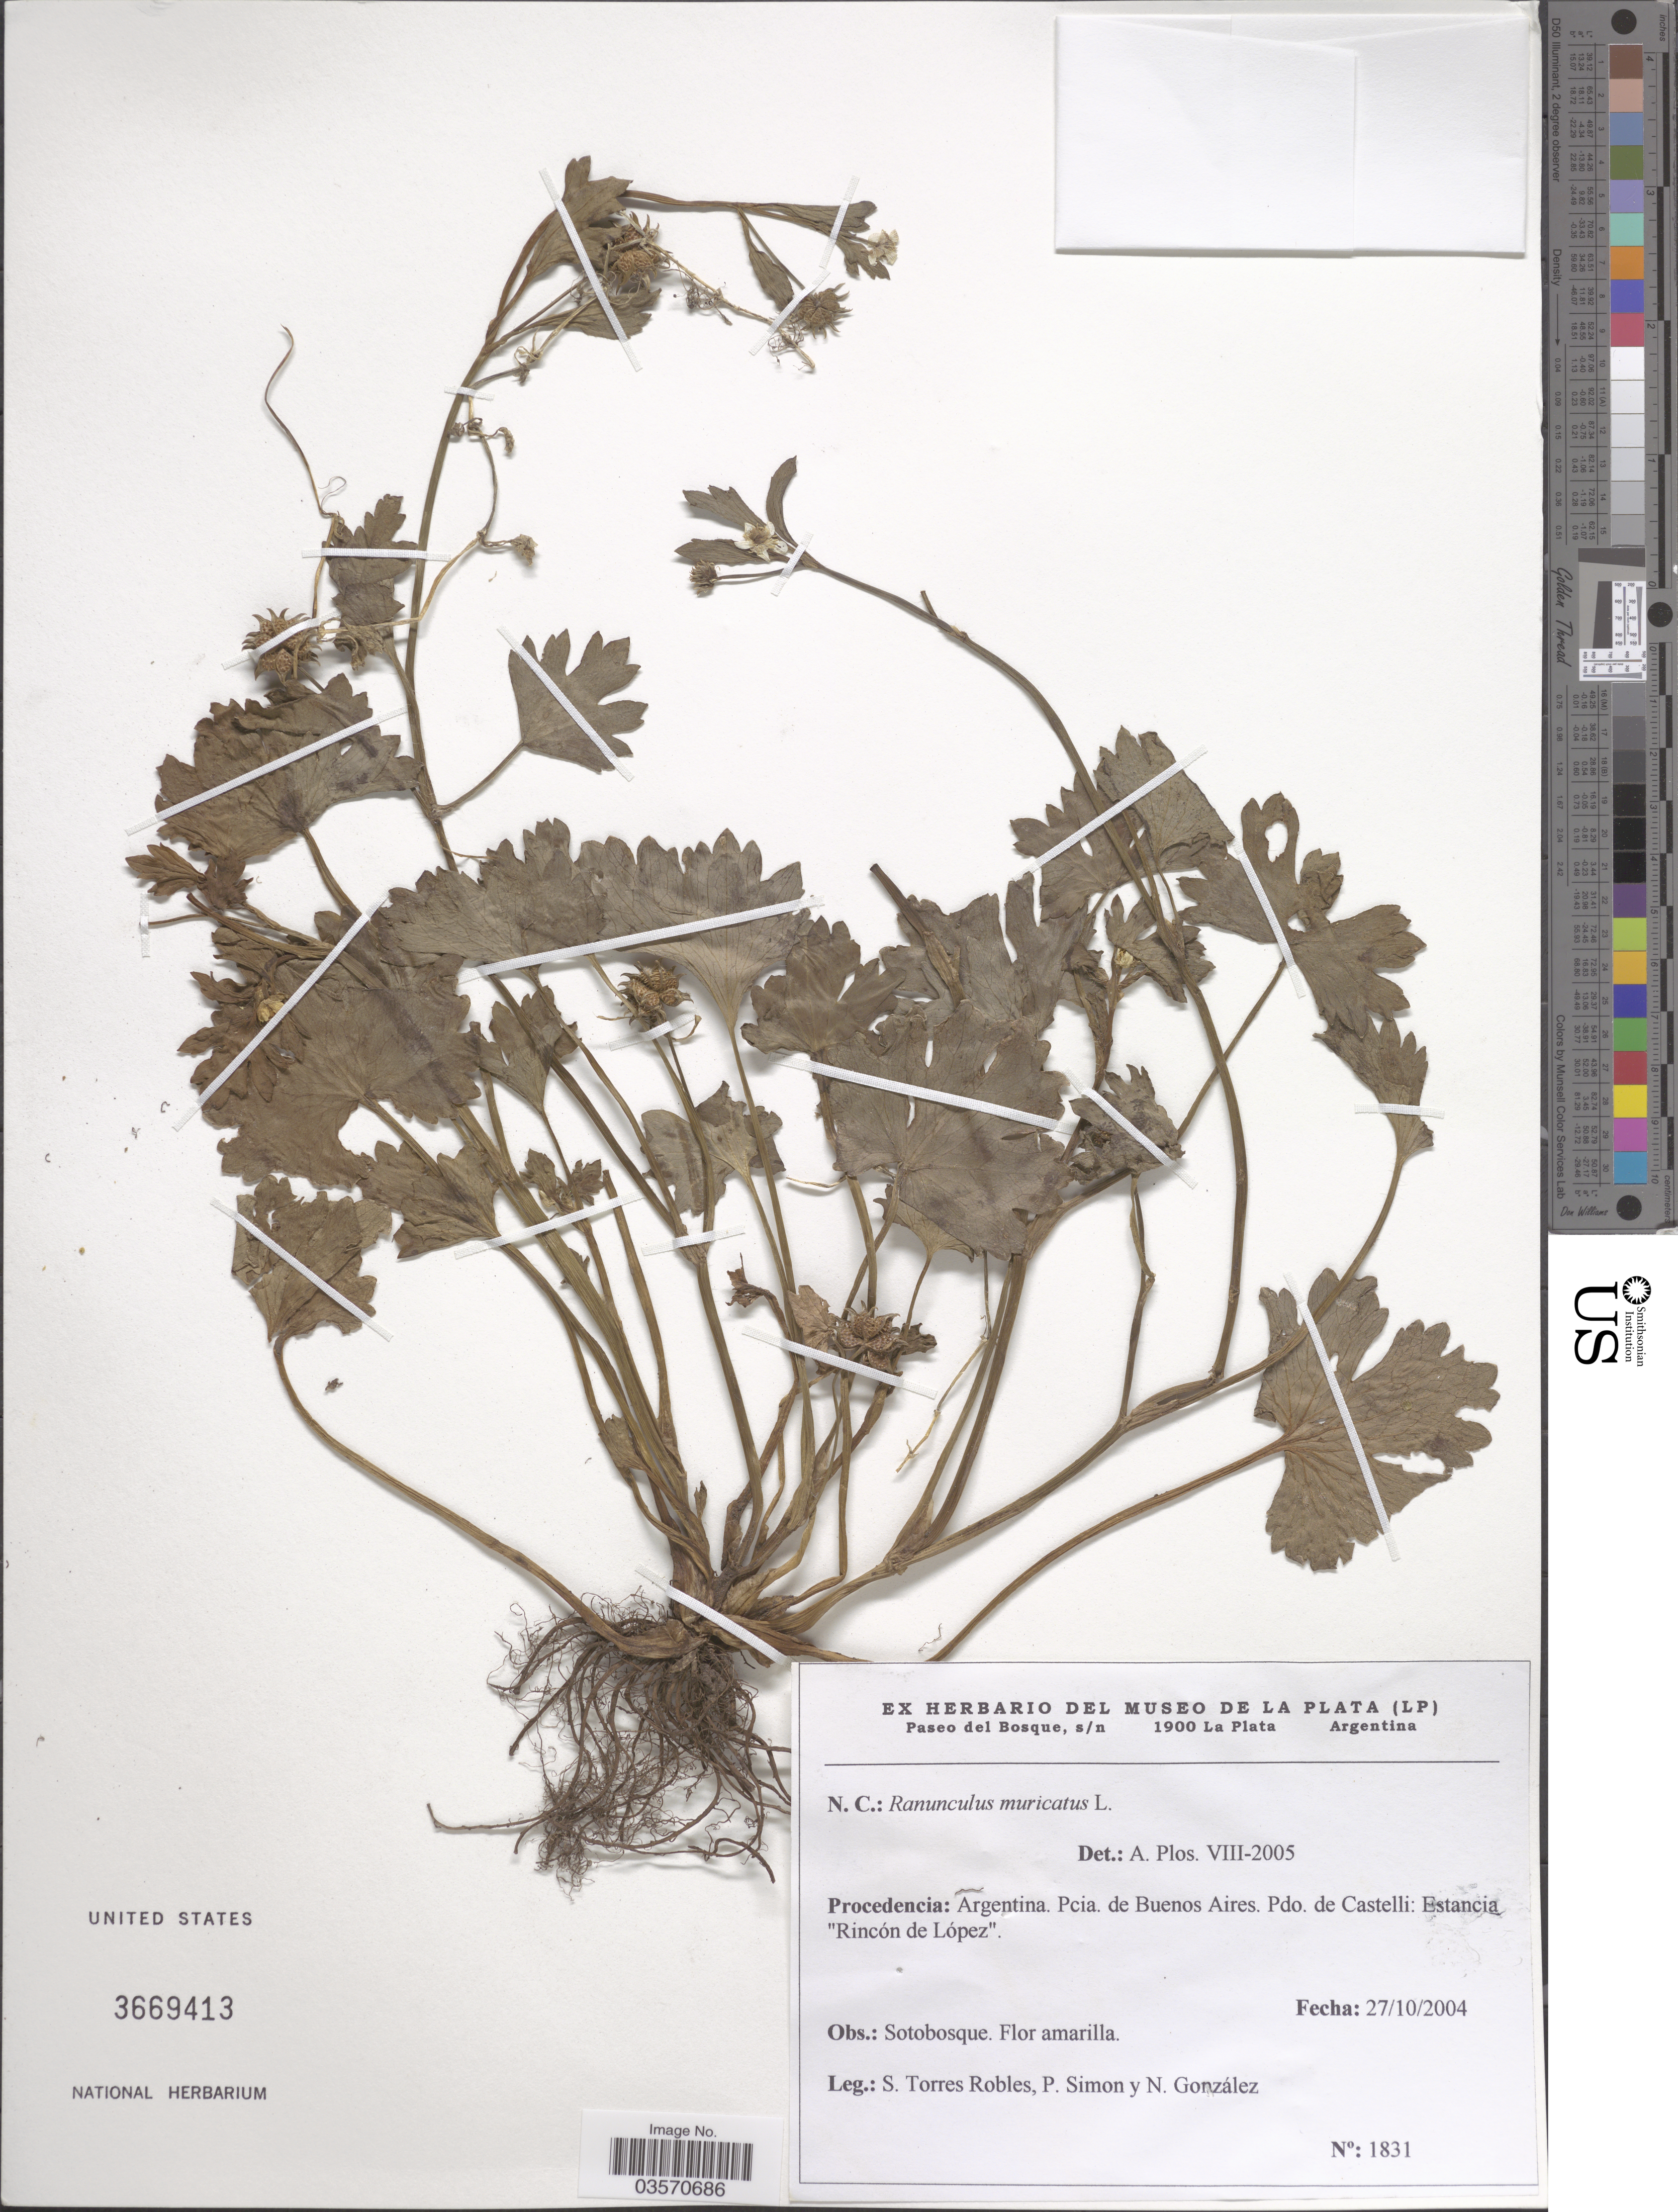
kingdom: Plantae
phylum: Tracheophyta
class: Magnoliopsida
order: Ranunculales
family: Ranunculaceae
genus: Ranunculus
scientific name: Ranunculus muricatus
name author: L.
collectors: S. Torres Robles, P. Simon & N. Gonzalez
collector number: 1831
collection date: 2004-10-27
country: Argentina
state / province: Buenos Aires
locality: Pdo. de Castelli: Estancia 'Rincón de López'.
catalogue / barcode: US 3669413